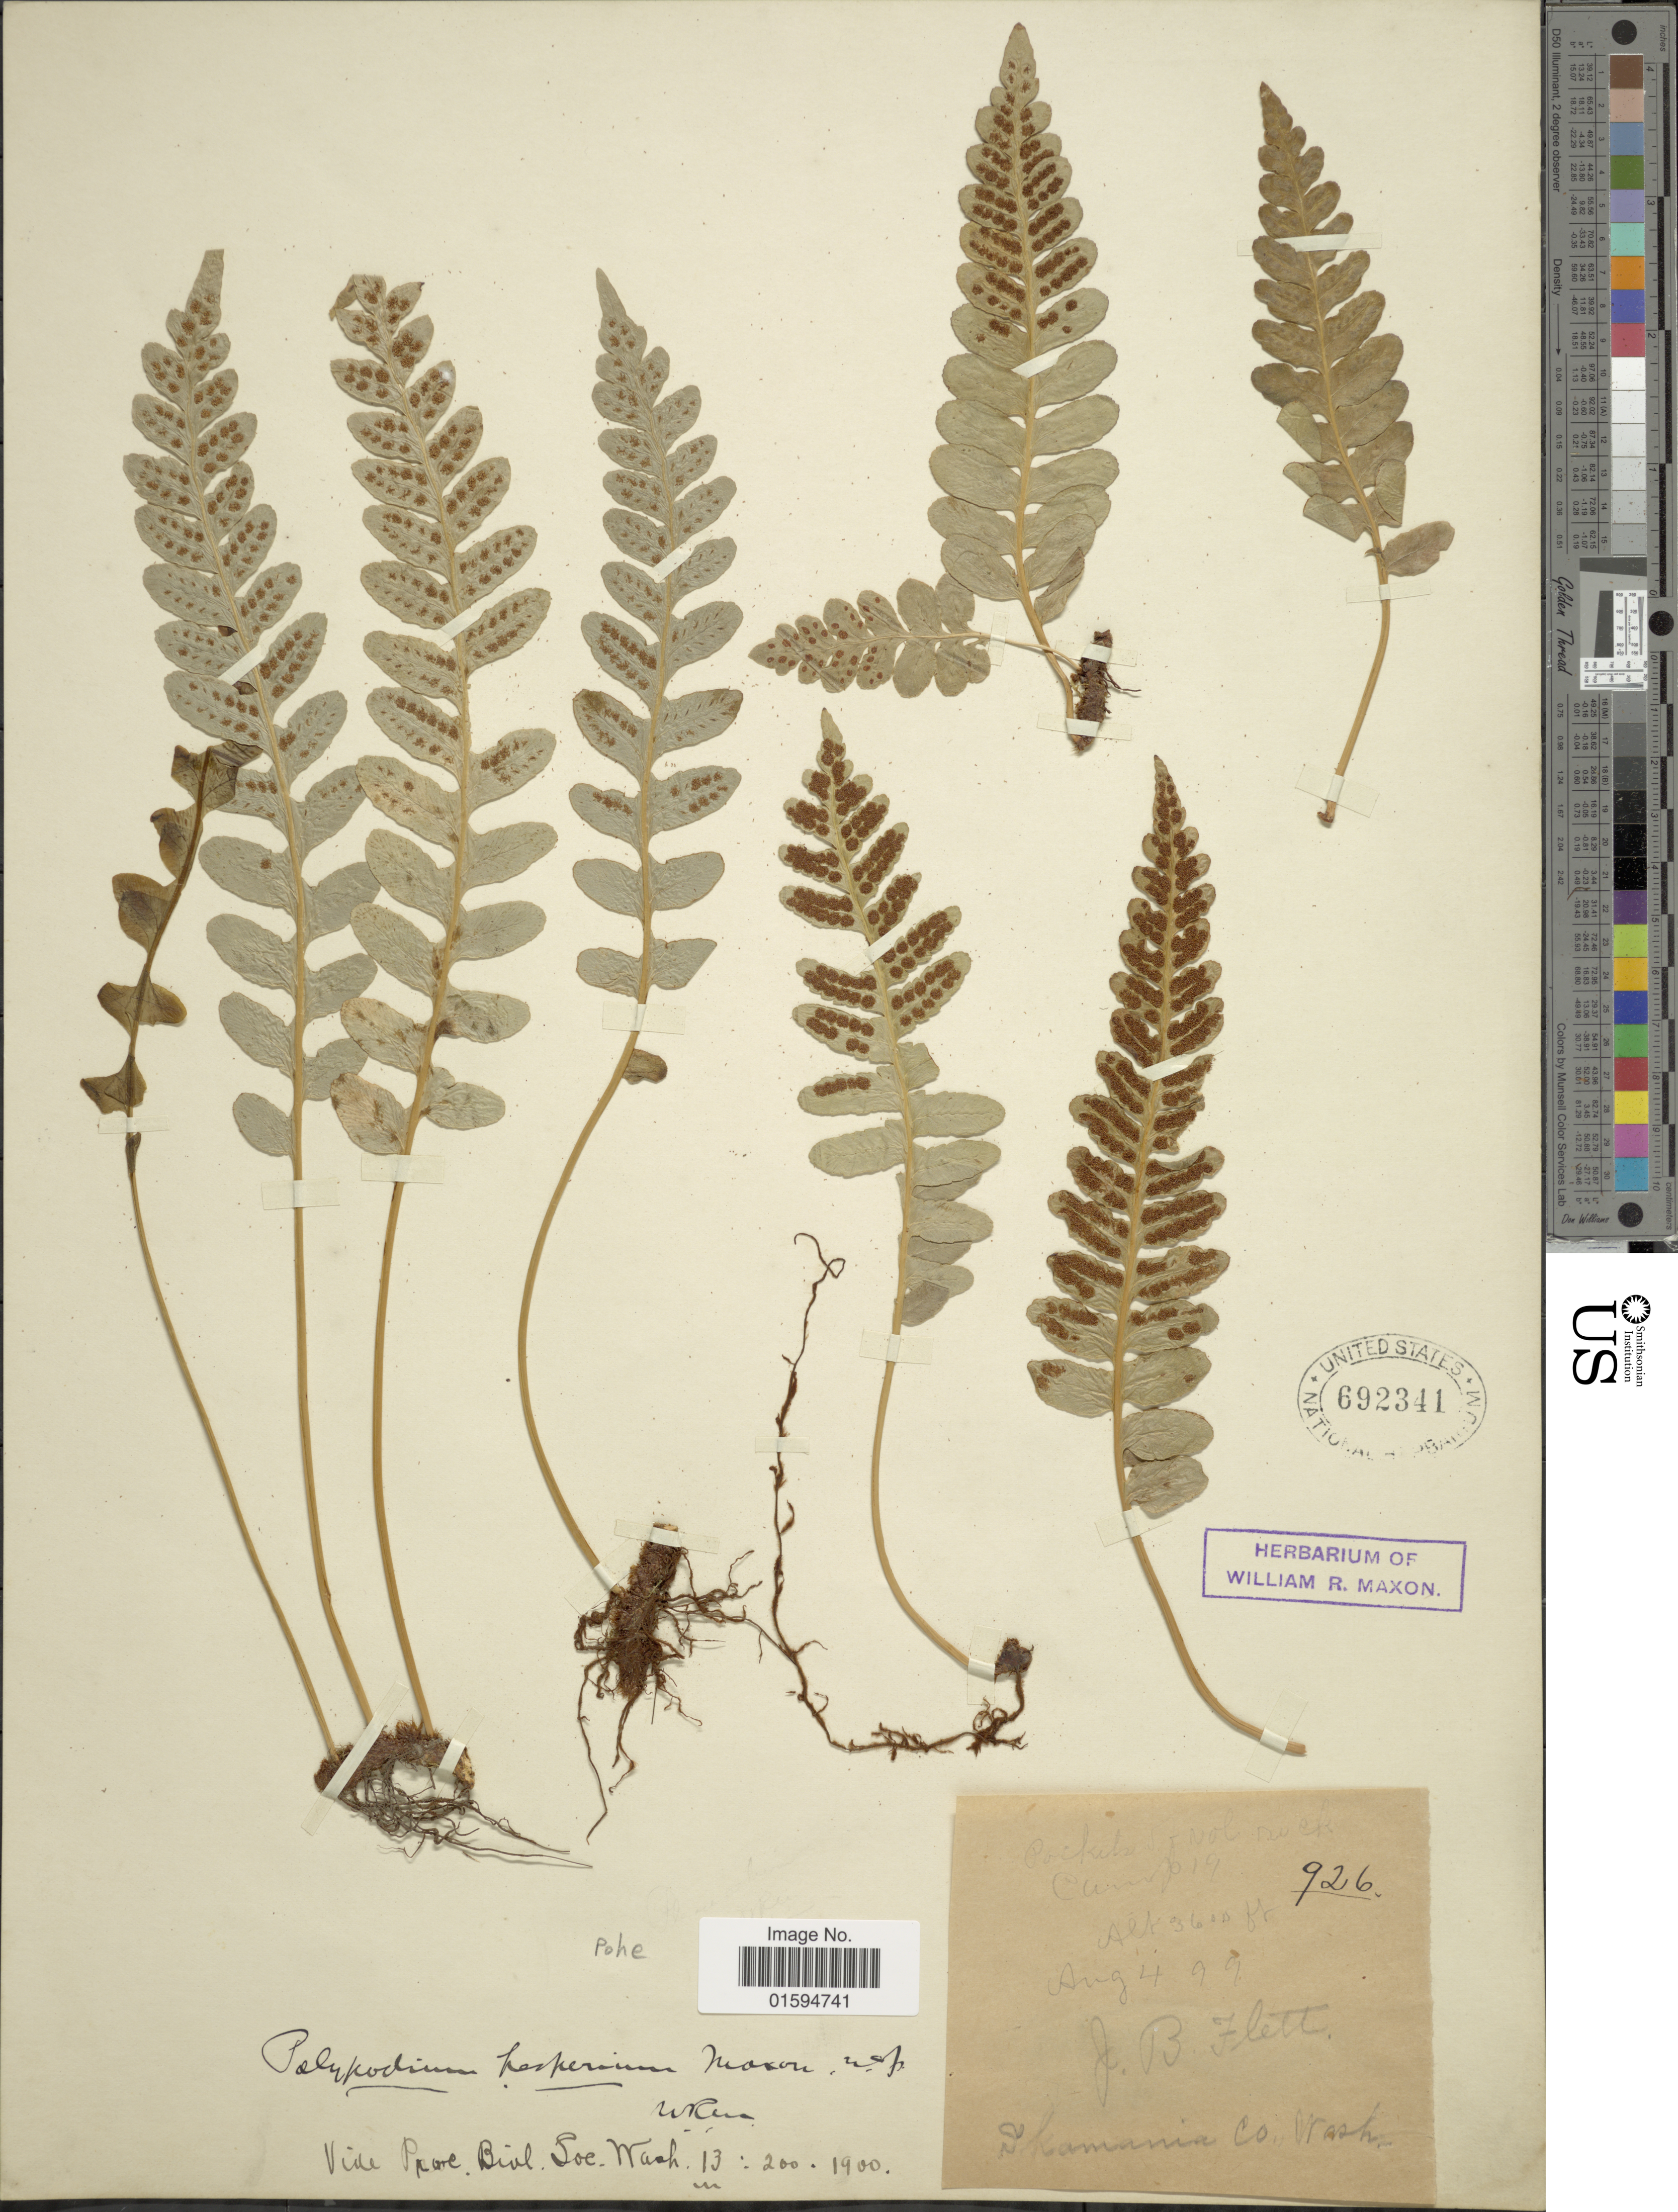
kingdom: Plantae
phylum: Tracheophyta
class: Polypodiopsida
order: Polypodiales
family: Polypodiaceae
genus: Polypodium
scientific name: Polypodium hesperium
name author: Maxon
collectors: J. Flett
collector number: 926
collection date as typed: Transcribed d/m/y: 4/8/99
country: United States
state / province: Washington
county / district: Skamania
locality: Pockets of Vol Rocks Cumps, Skamania Co.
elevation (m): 1097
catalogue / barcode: US 692341